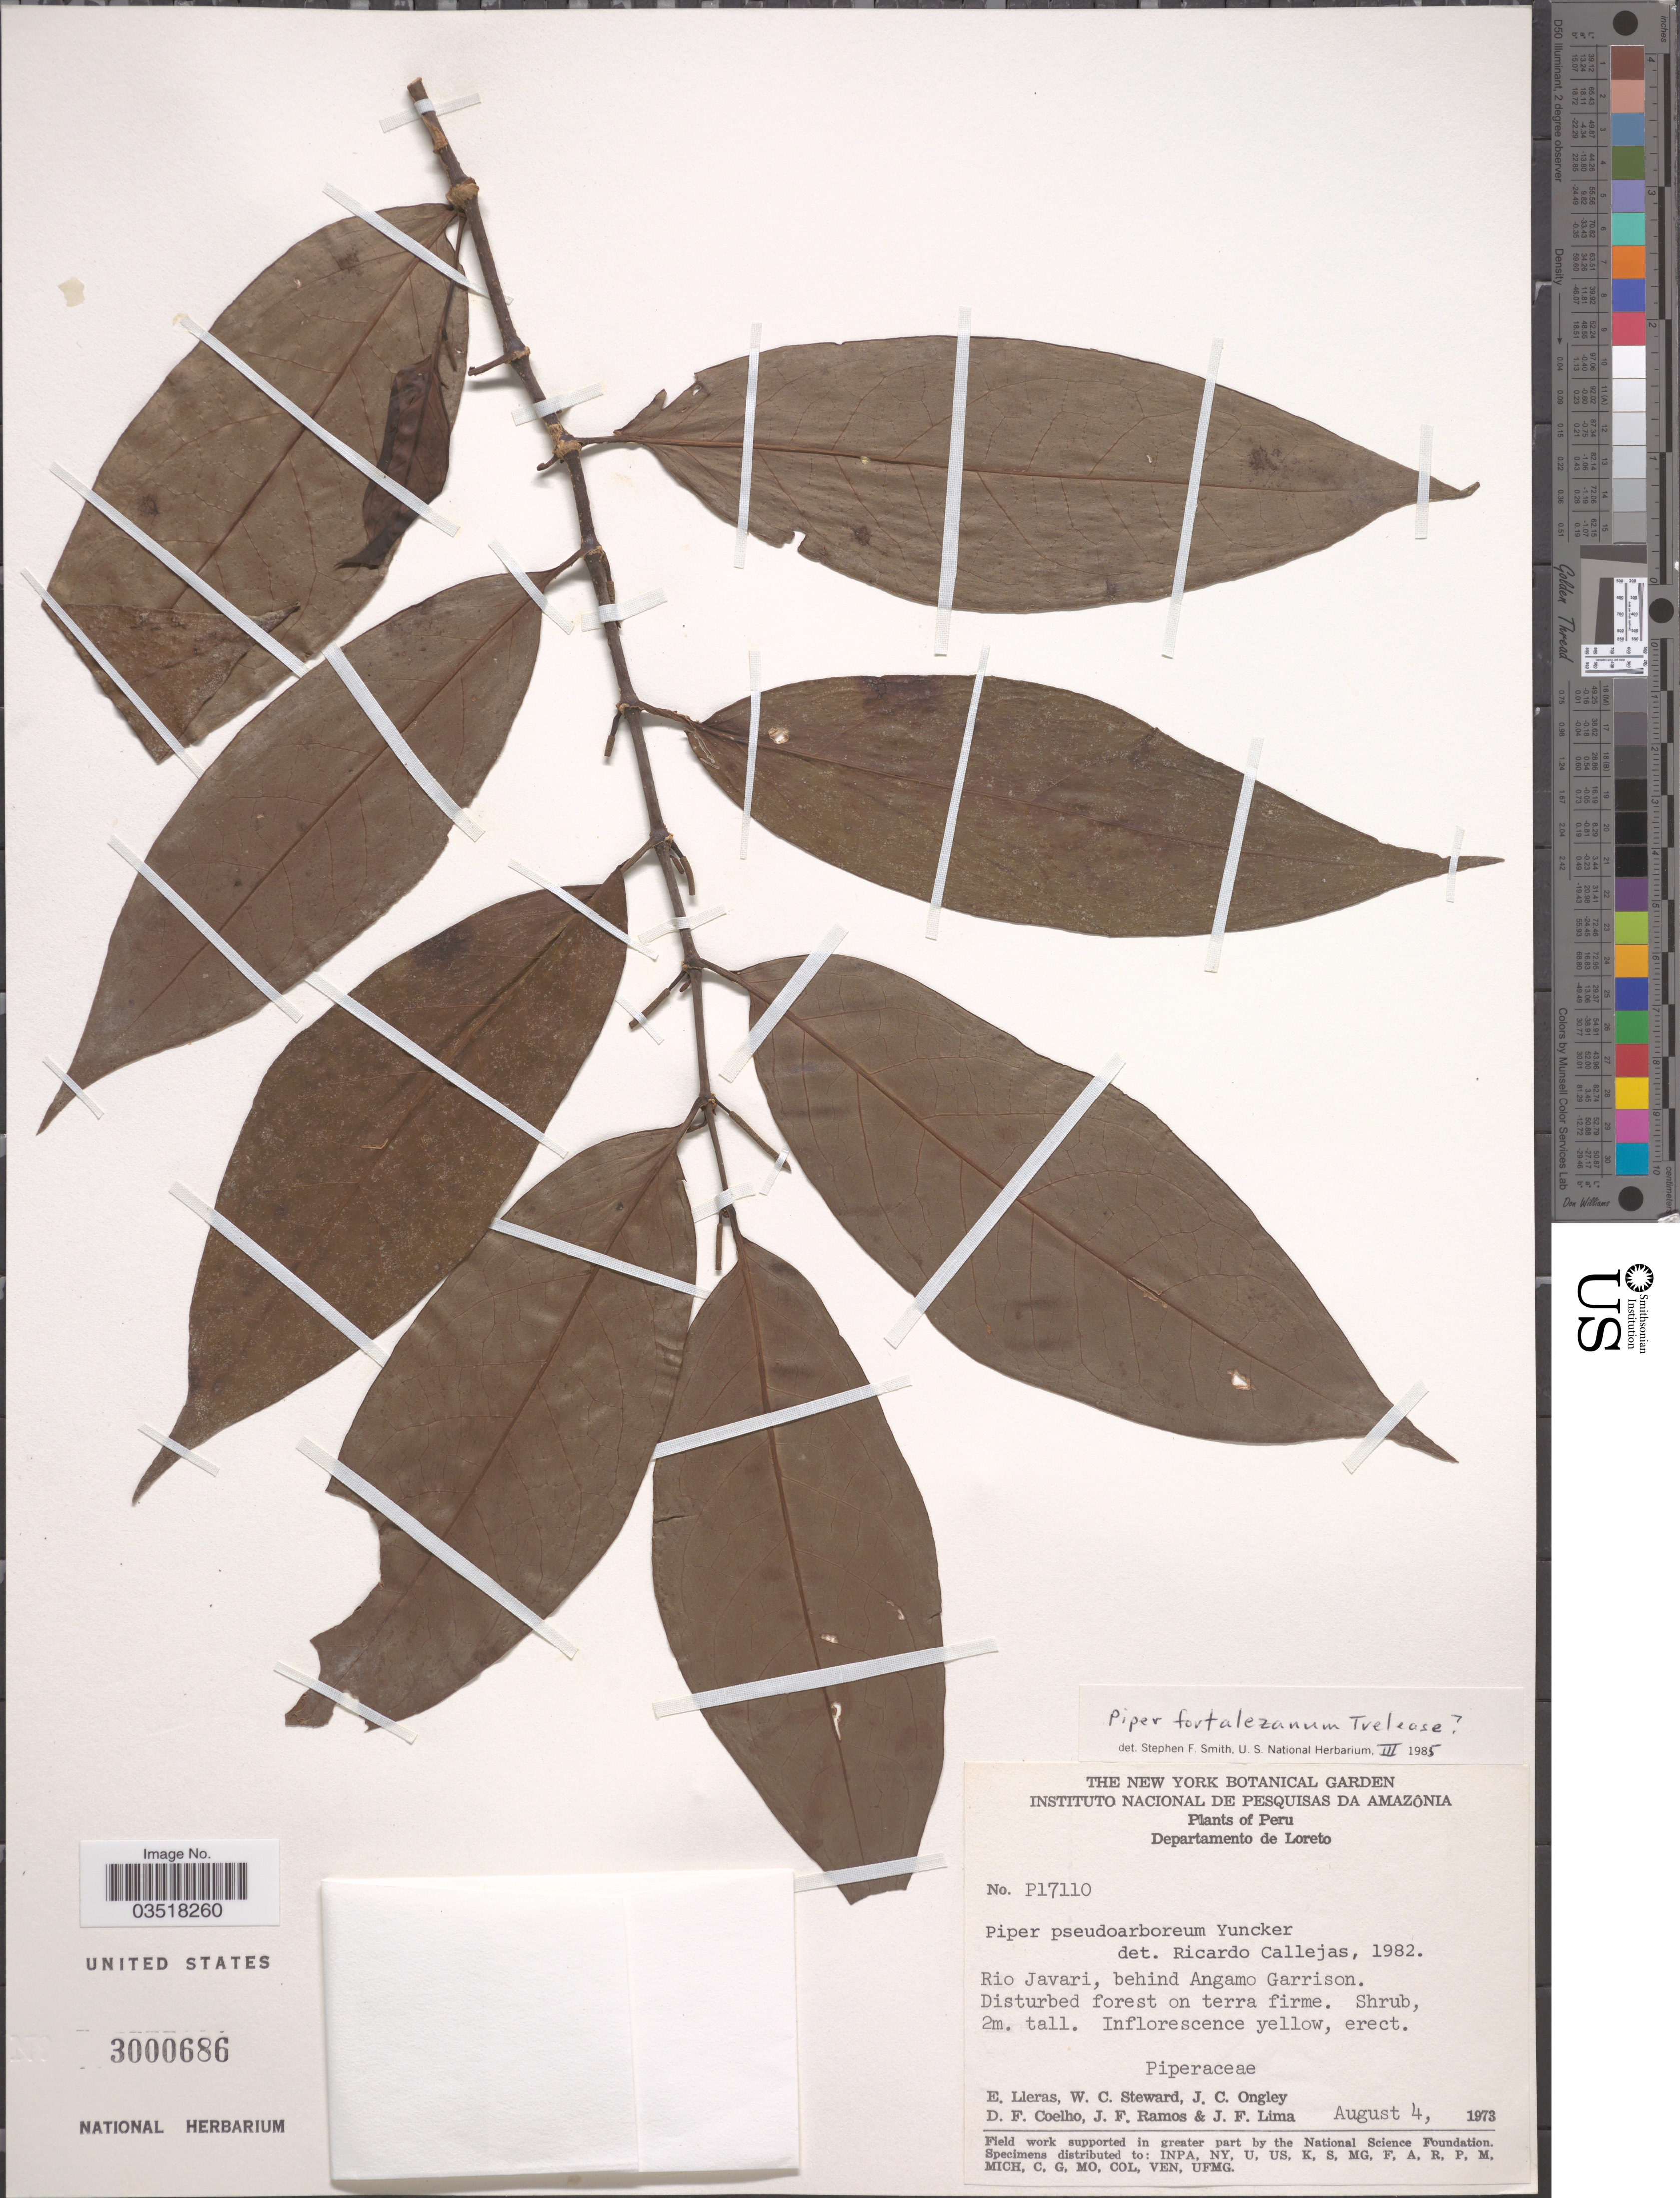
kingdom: Plantae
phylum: Tracheophyta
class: Magnoliopsida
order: Piperales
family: Piperaceae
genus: Piper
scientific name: Piper fortalezanum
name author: Trel.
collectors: E. Lleras, W. C. Steward, J. C. Ongley, D. F. Coêlho & et al.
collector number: P17110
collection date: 1973-08-04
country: Peru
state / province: Loreto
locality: Departamento de Loreto. Rio Javari, behind Angamo Garrison.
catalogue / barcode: US 3000686